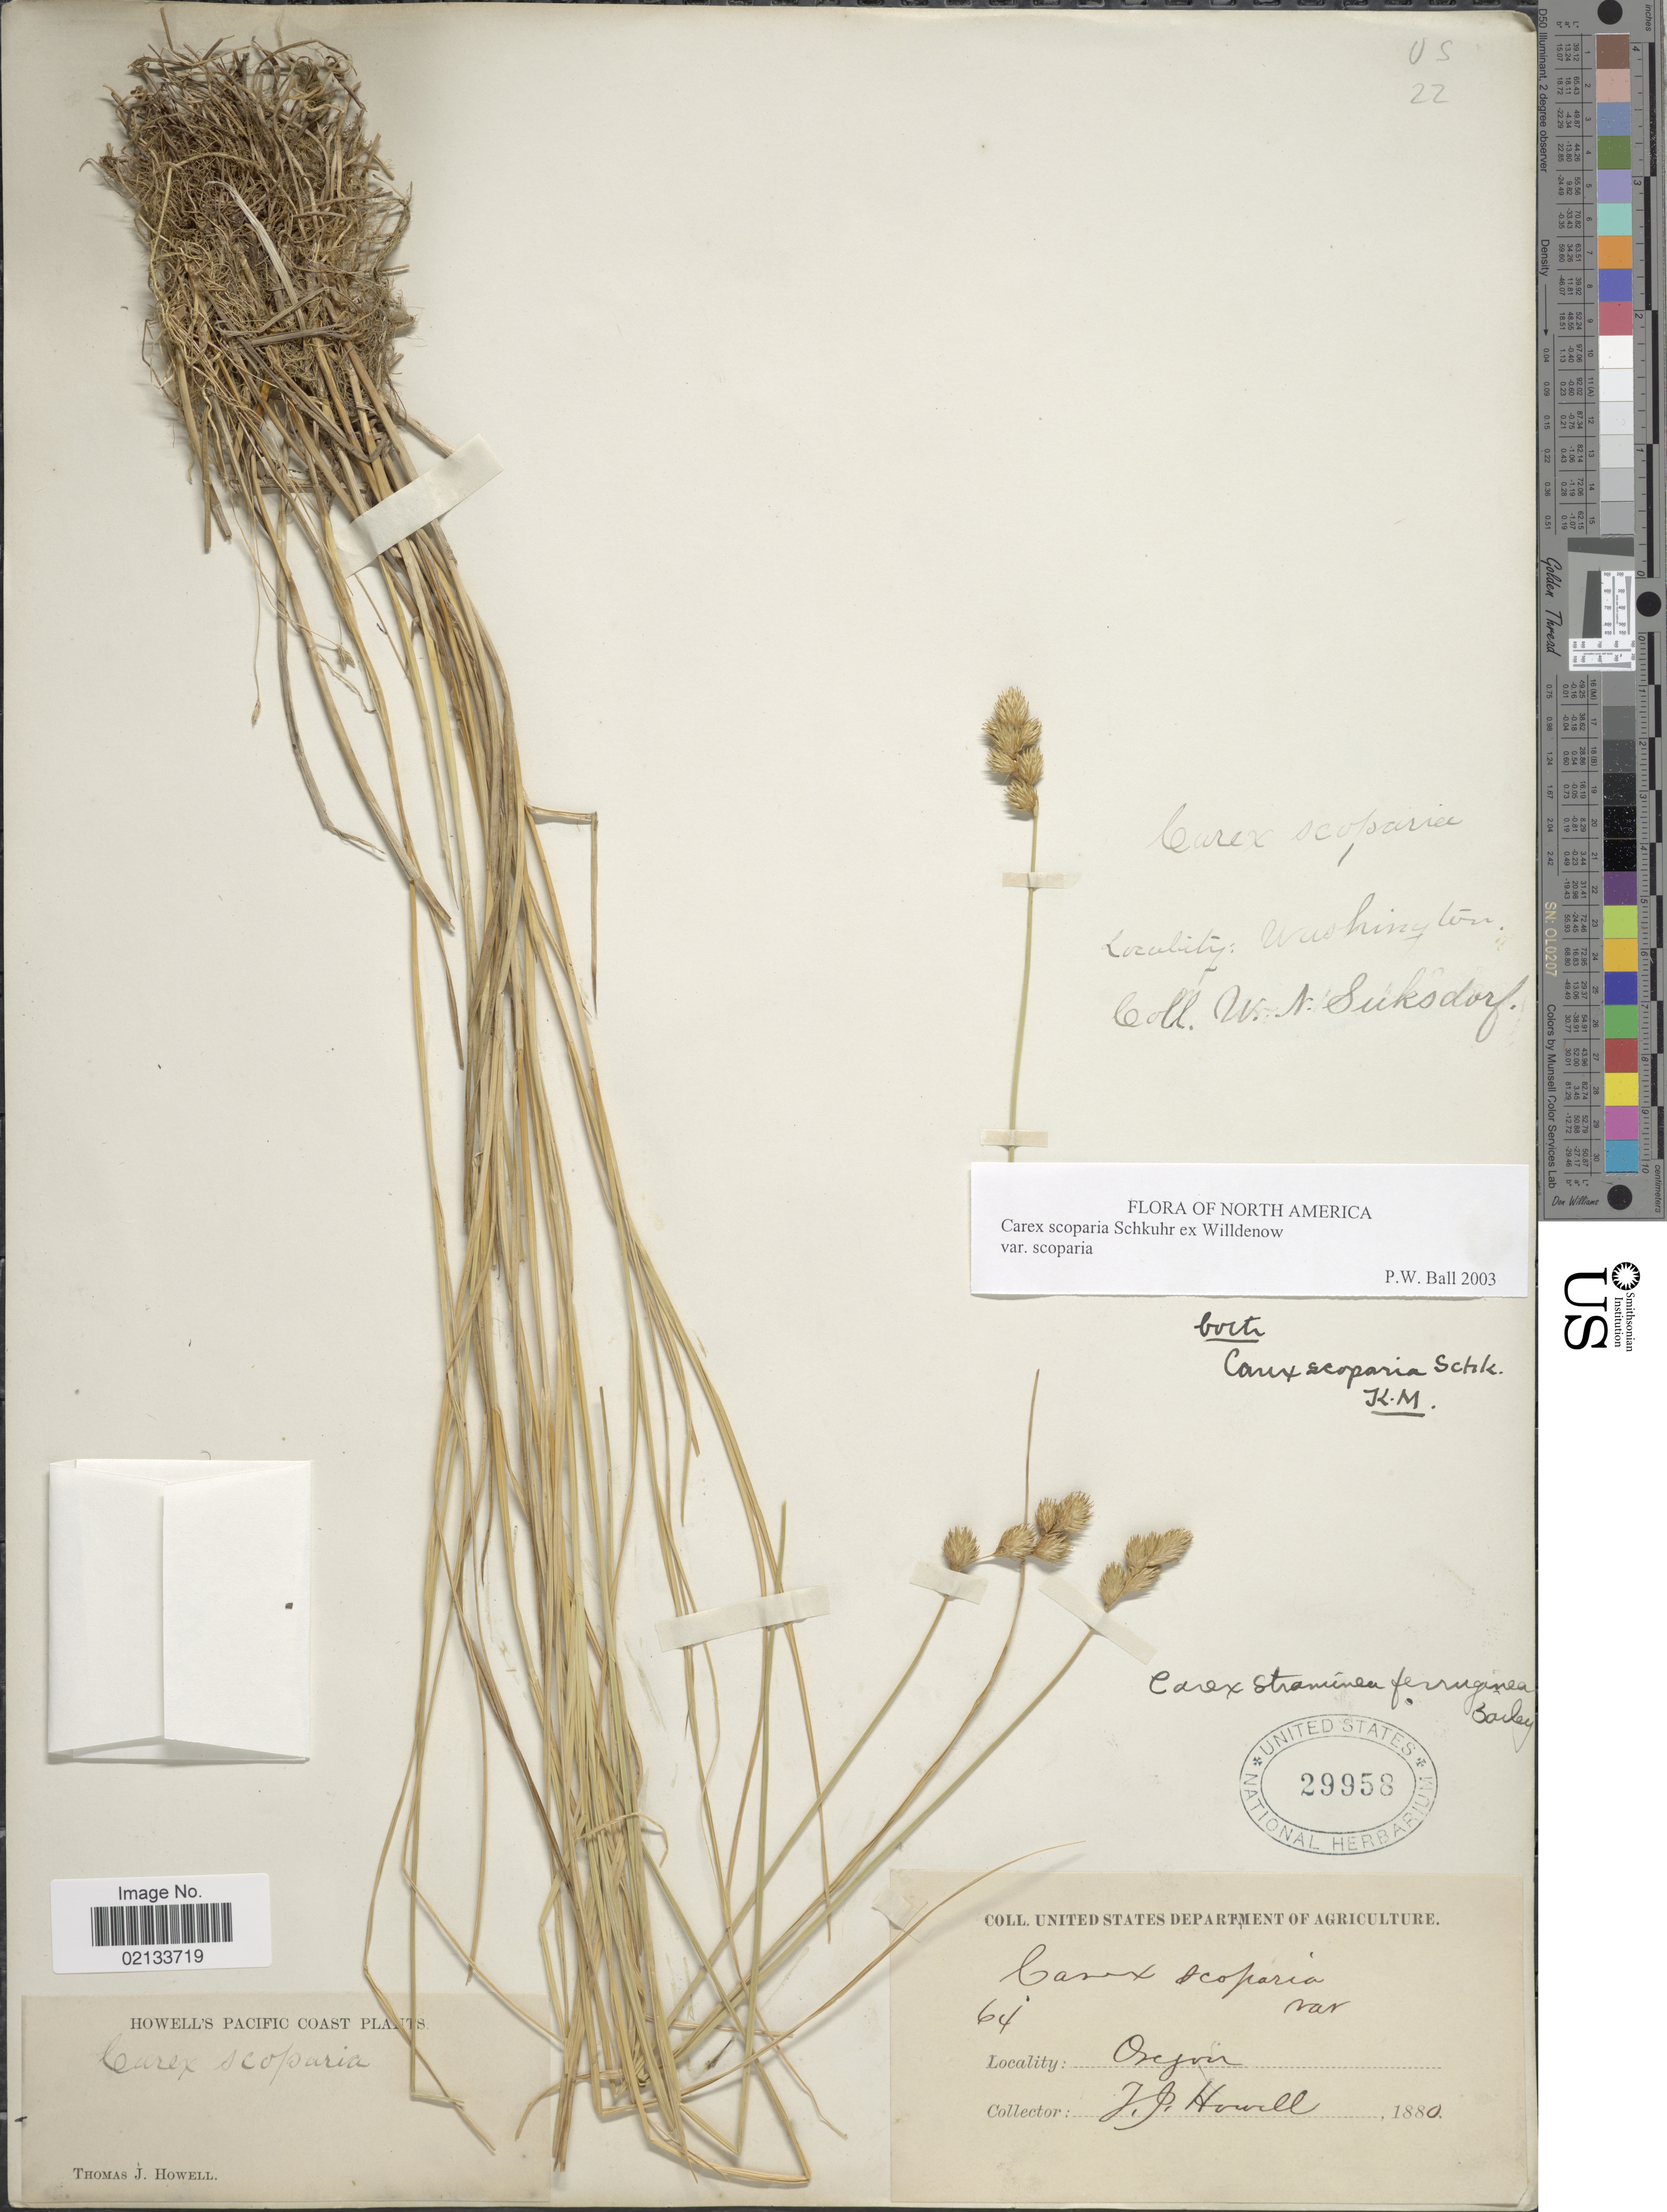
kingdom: Plantae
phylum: Tracheophyta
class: Liliopsida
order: Poales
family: Cyperaceae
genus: Carex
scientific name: Carex scoparia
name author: Schkuhr ex Willd.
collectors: W. N. Suksdorf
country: United States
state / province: Washington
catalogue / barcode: US 29958-3